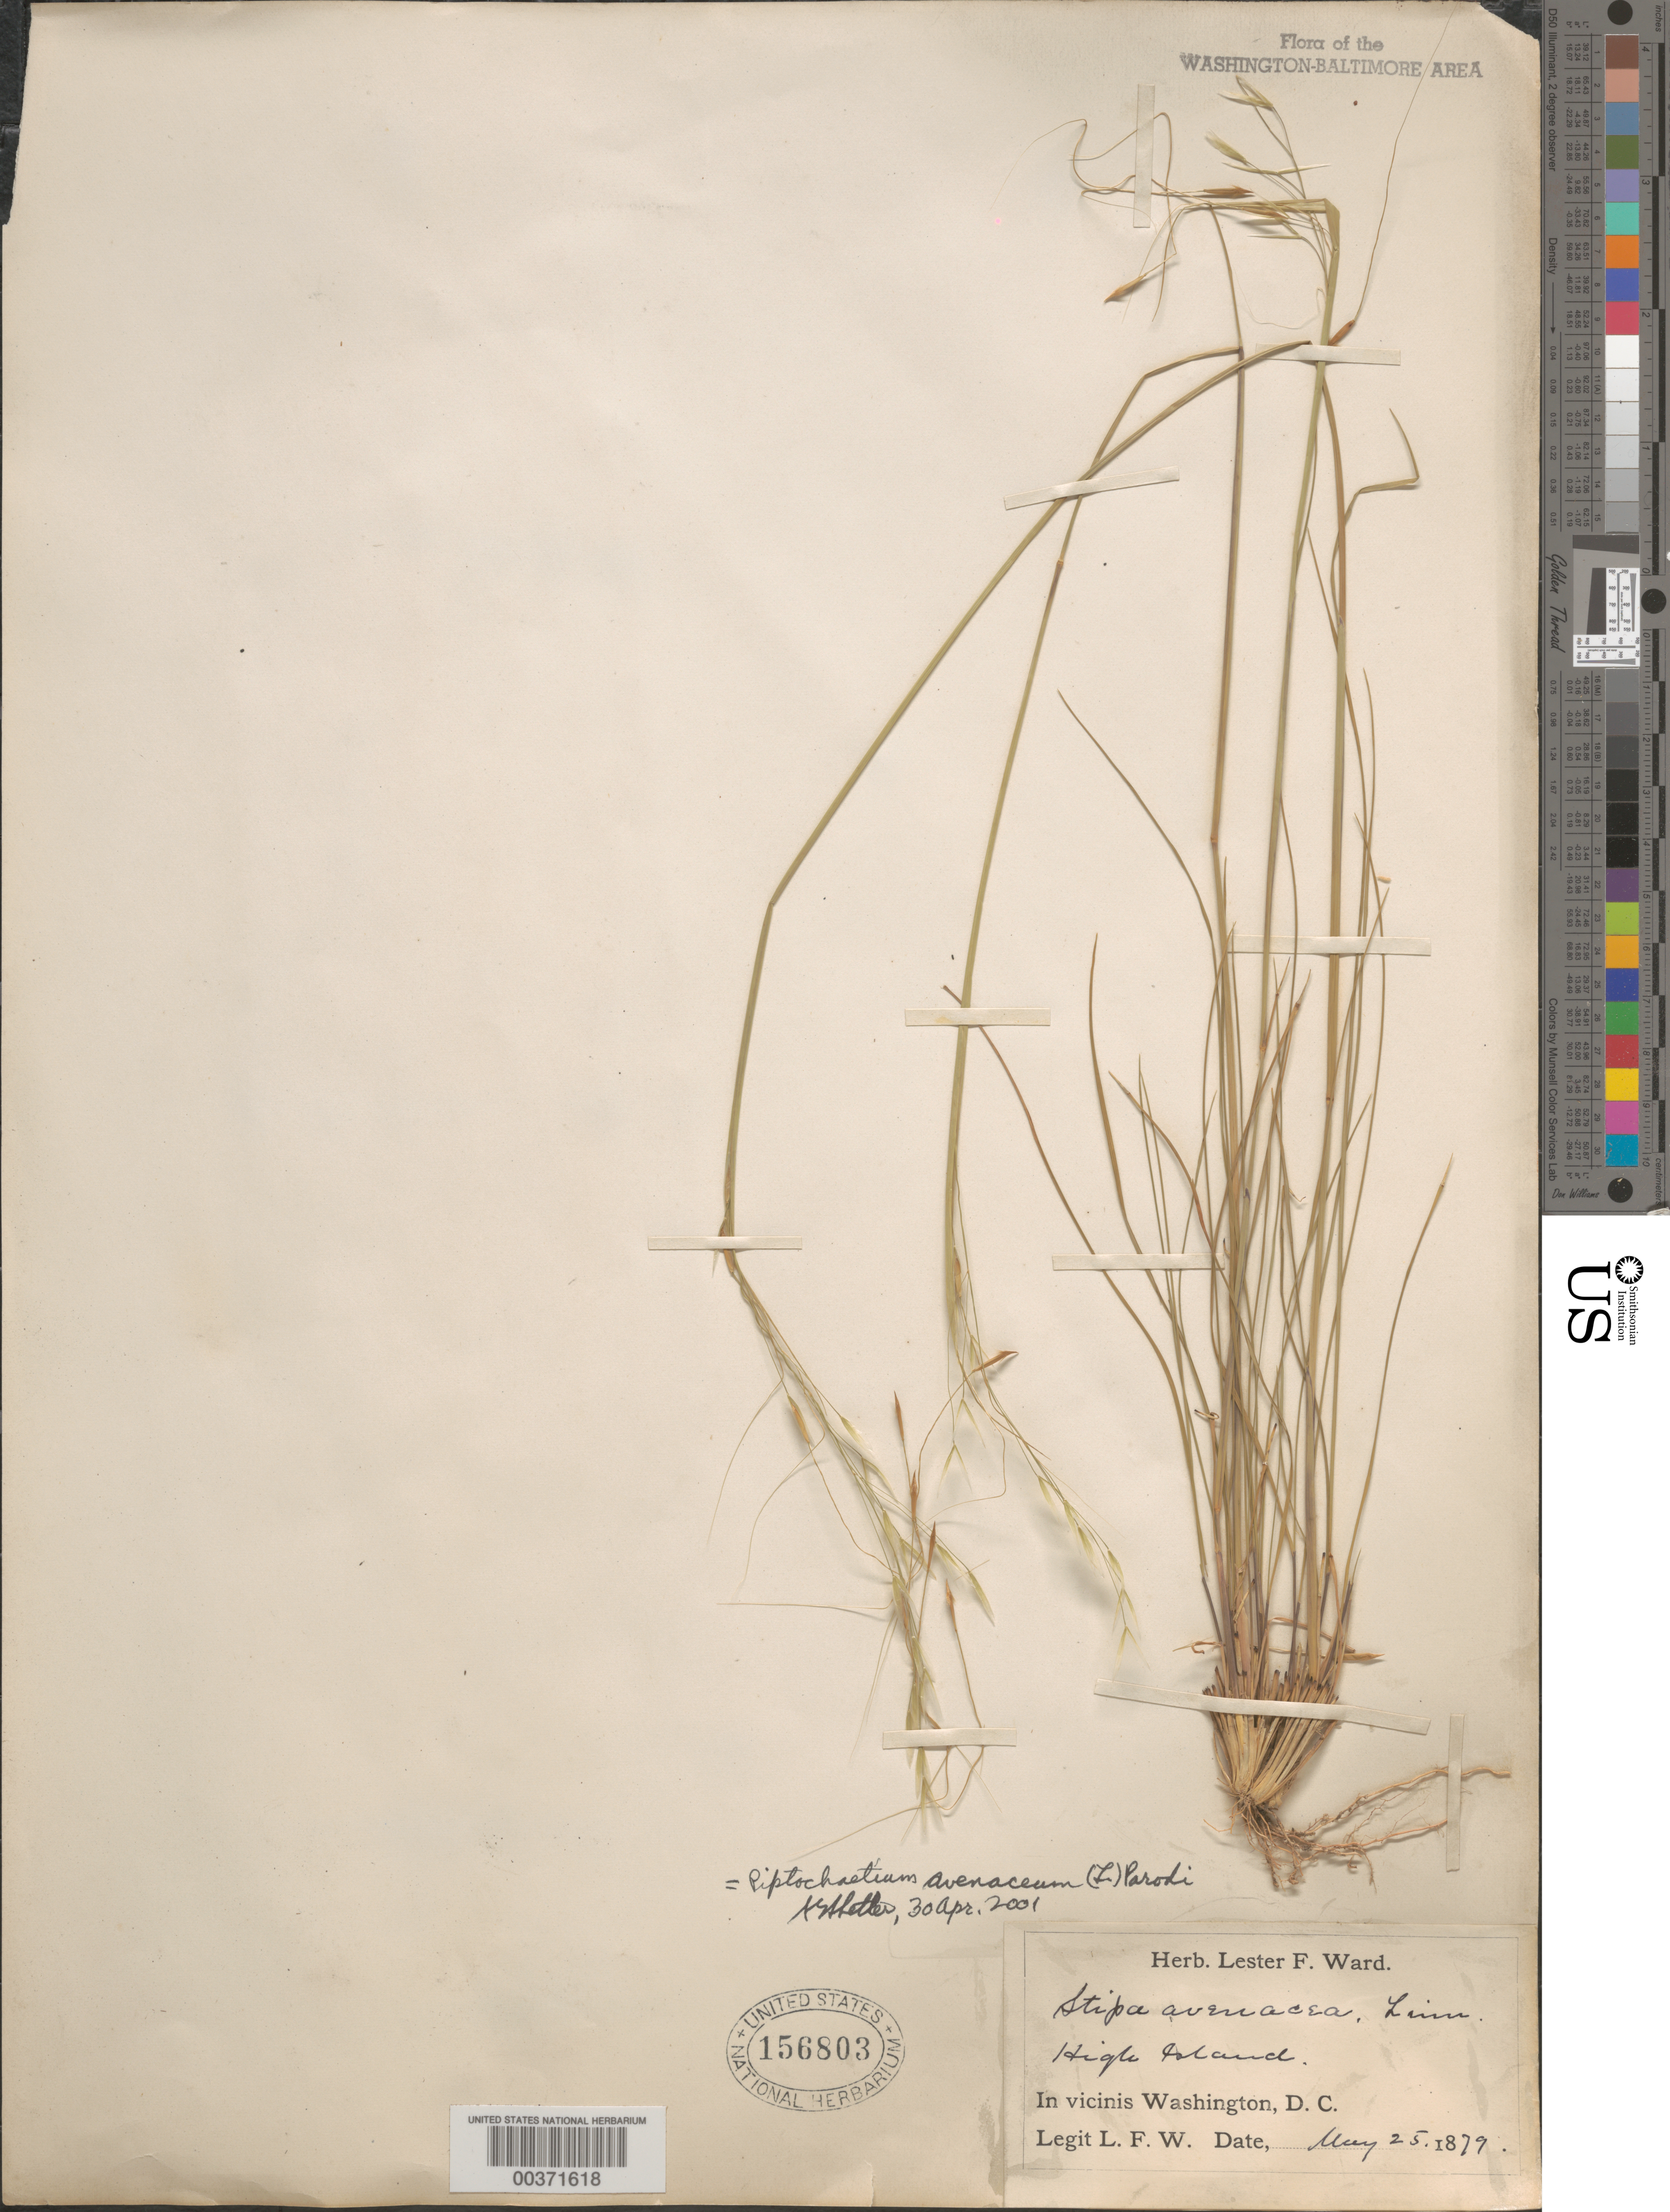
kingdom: Plantae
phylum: Tracheophyta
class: Liliopsida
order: Poales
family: Poaceae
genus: Piptochaetium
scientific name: Piptochaetium avenaceum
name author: (L.) Parodi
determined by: Shetler, Stanwyn G., (US), NMNH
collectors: L. F. Ward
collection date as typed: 25 May 1879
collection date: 1879-05-25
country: United States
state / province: Maryland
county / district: Montgomery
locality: High Island C. & O. Canal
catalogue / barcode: US 156803